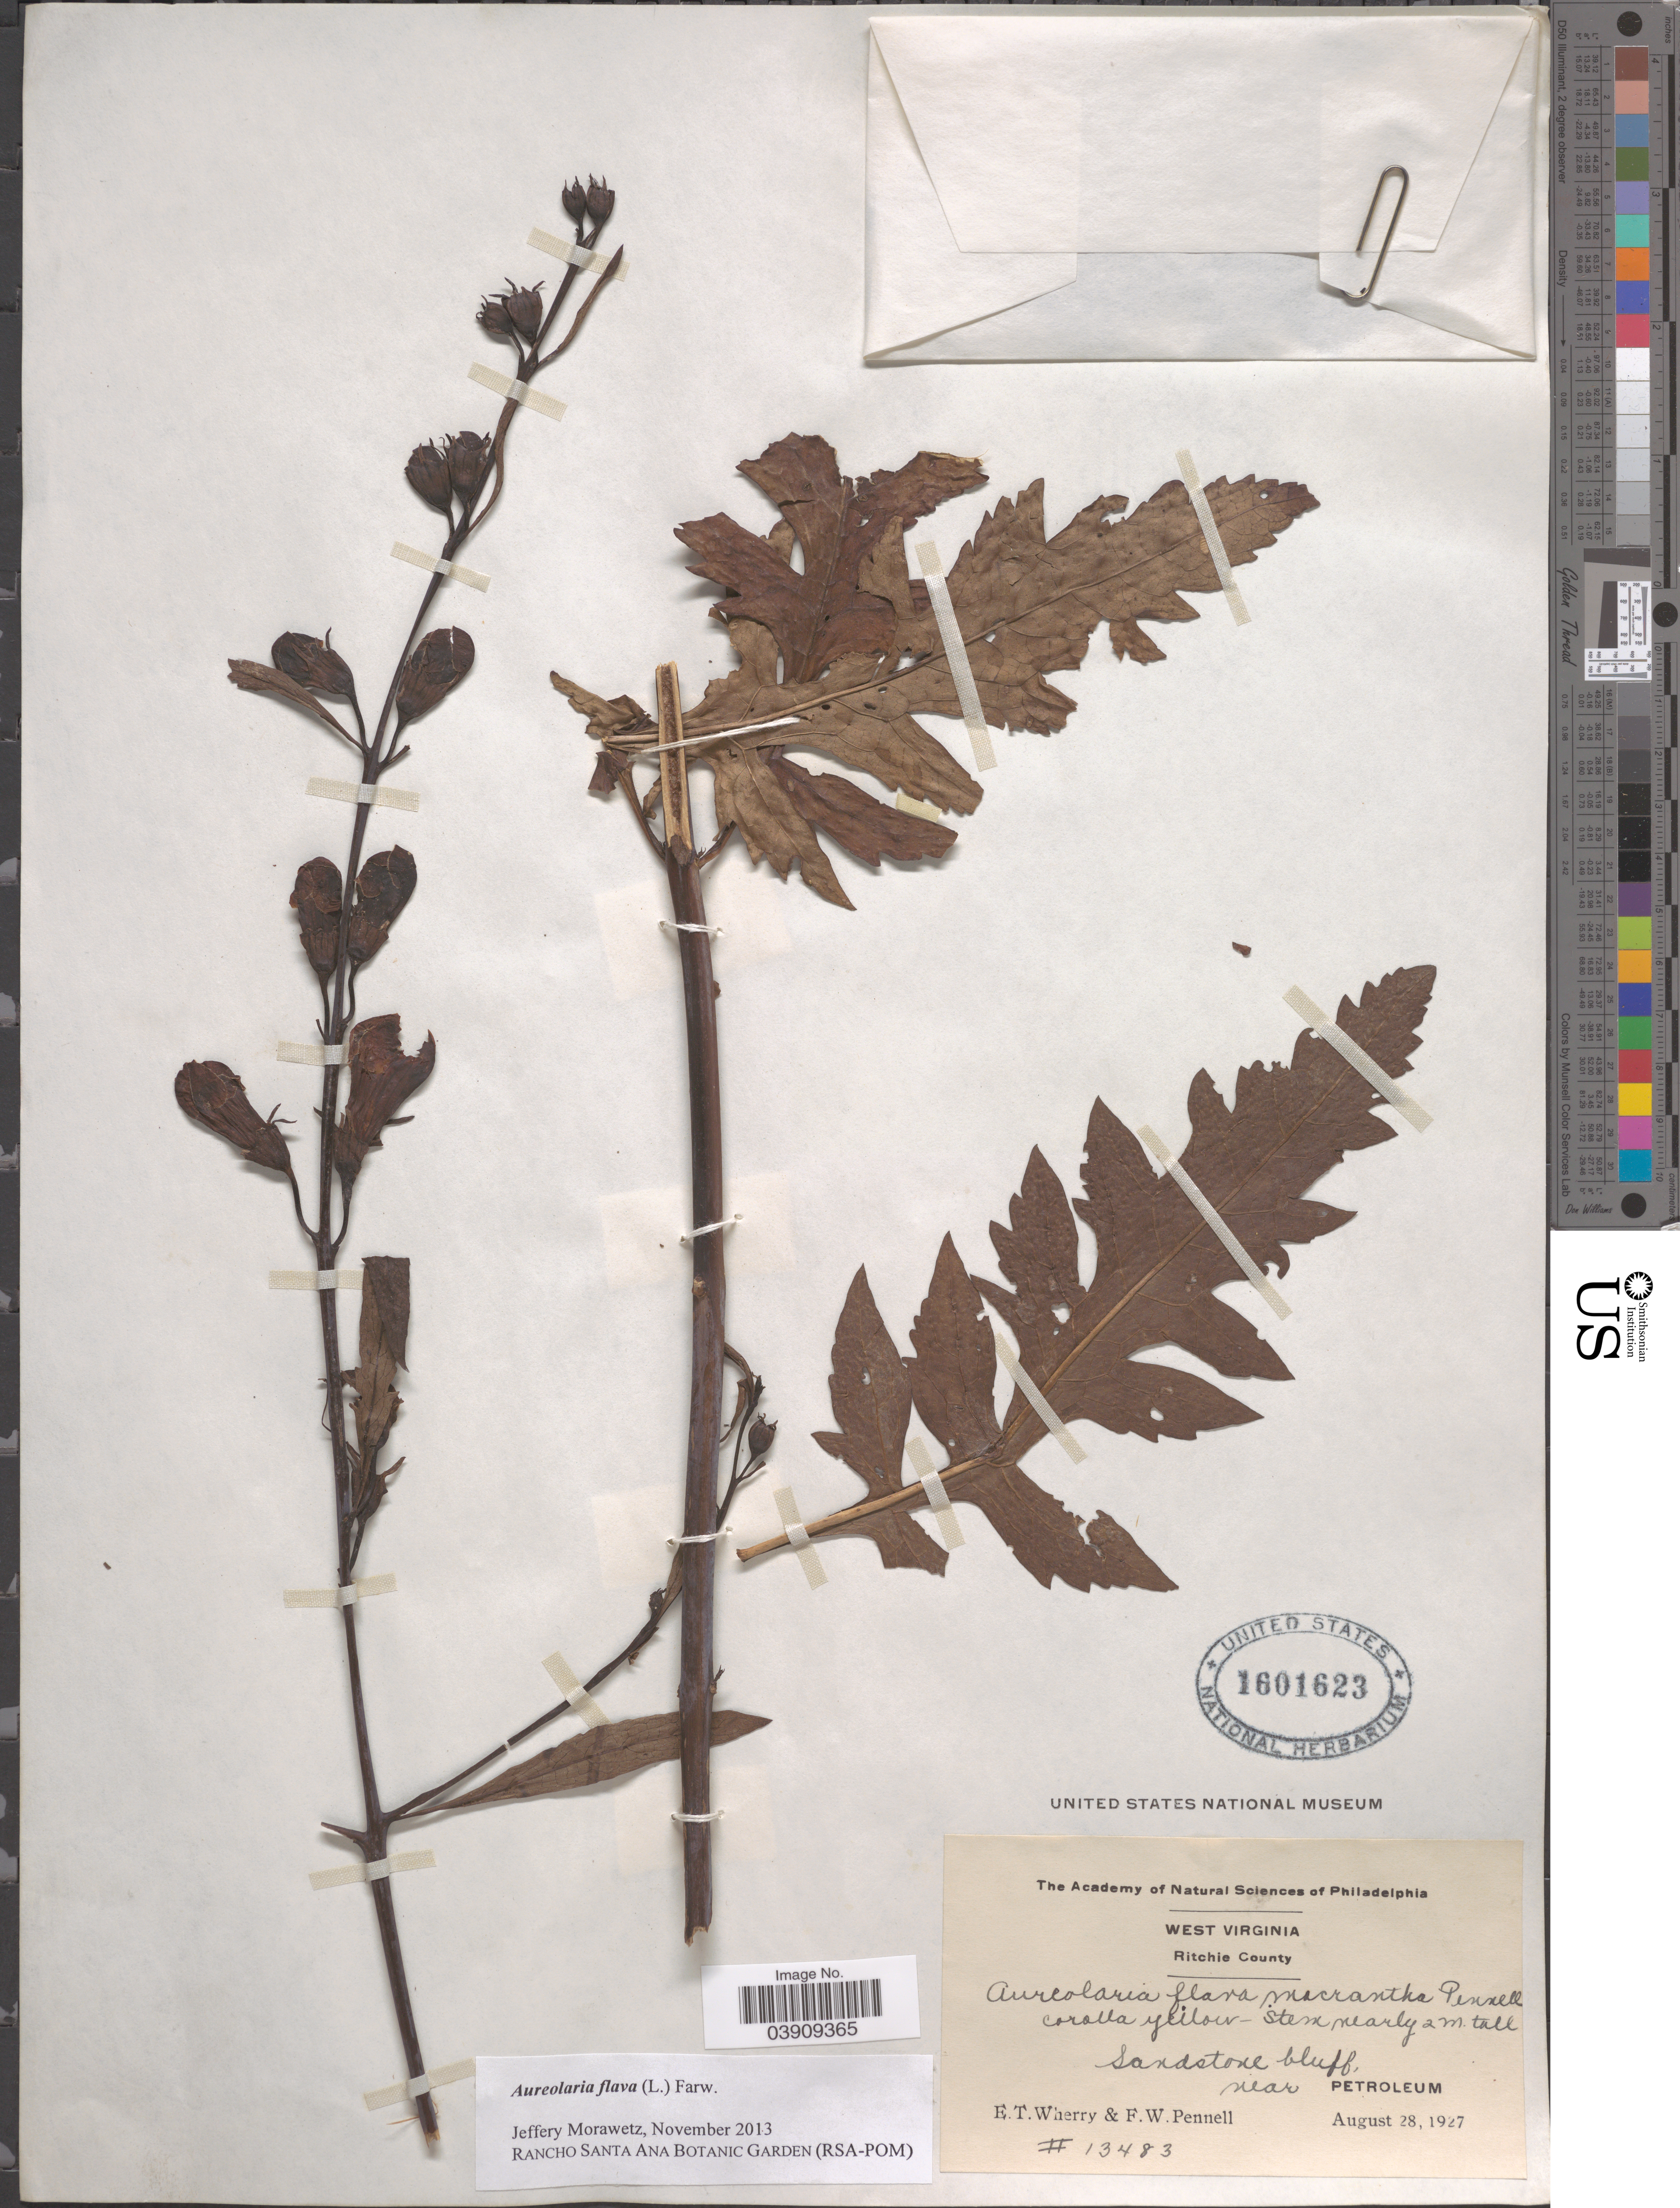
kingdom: Plantae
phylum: Tracheophyta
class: Magnoliopsida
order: Lamiales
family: Orobanchaceae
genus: Aureolaria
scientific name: Aureolaria flava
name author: (L.) Farw.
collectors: E. T. Wherry & F. W. Pennell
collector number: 13483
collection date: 1927-08-28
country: United States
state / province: West Virginia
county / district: Ritchie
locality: Ritchie County. Sandstone bluff, near Petroleum.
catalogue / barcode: US 1601623